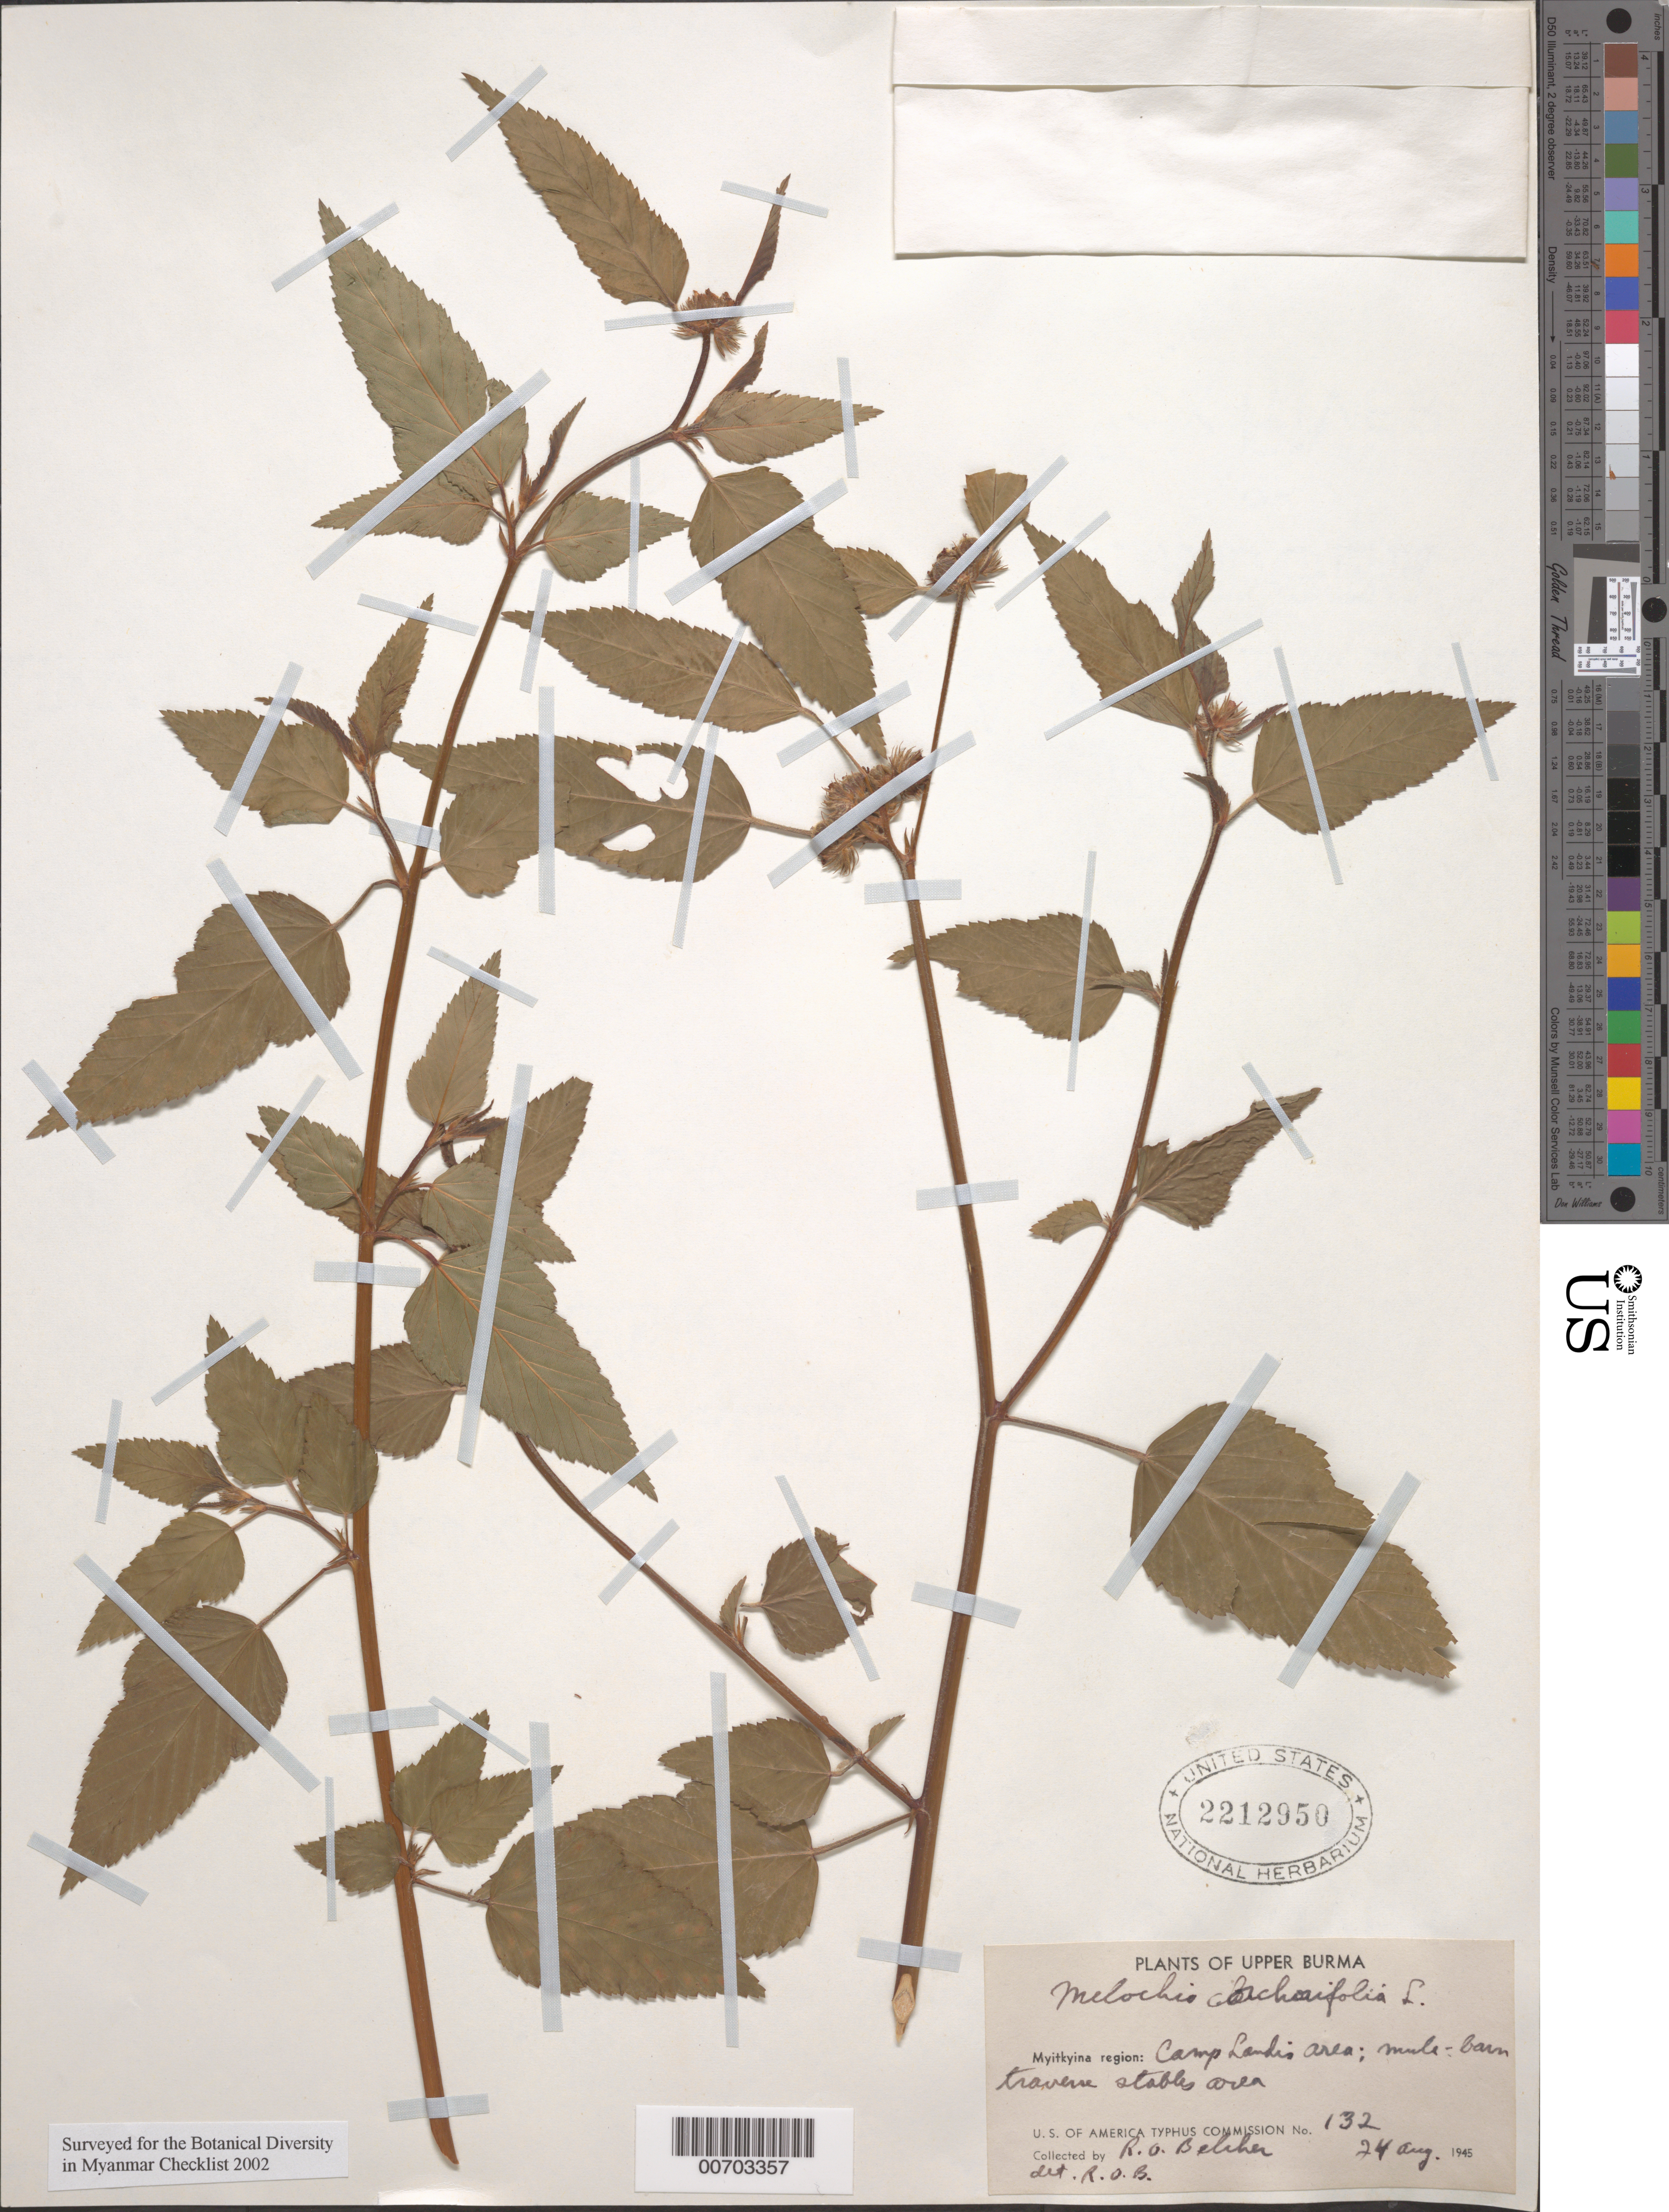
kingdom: Plantae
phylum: Tracheophyta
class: Magnoliopsida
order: Malvales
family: Malvaceae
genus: Byttneria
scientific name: Byttneria corchorifolia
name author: Turcz.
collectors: R. Belcher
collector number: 132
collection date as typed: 24 Aug 1945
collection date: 1945-08-24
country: Myanmar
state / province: Kachin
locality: Myitkyina, Camp Landis area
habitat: Stables area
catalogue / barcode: US 2212950